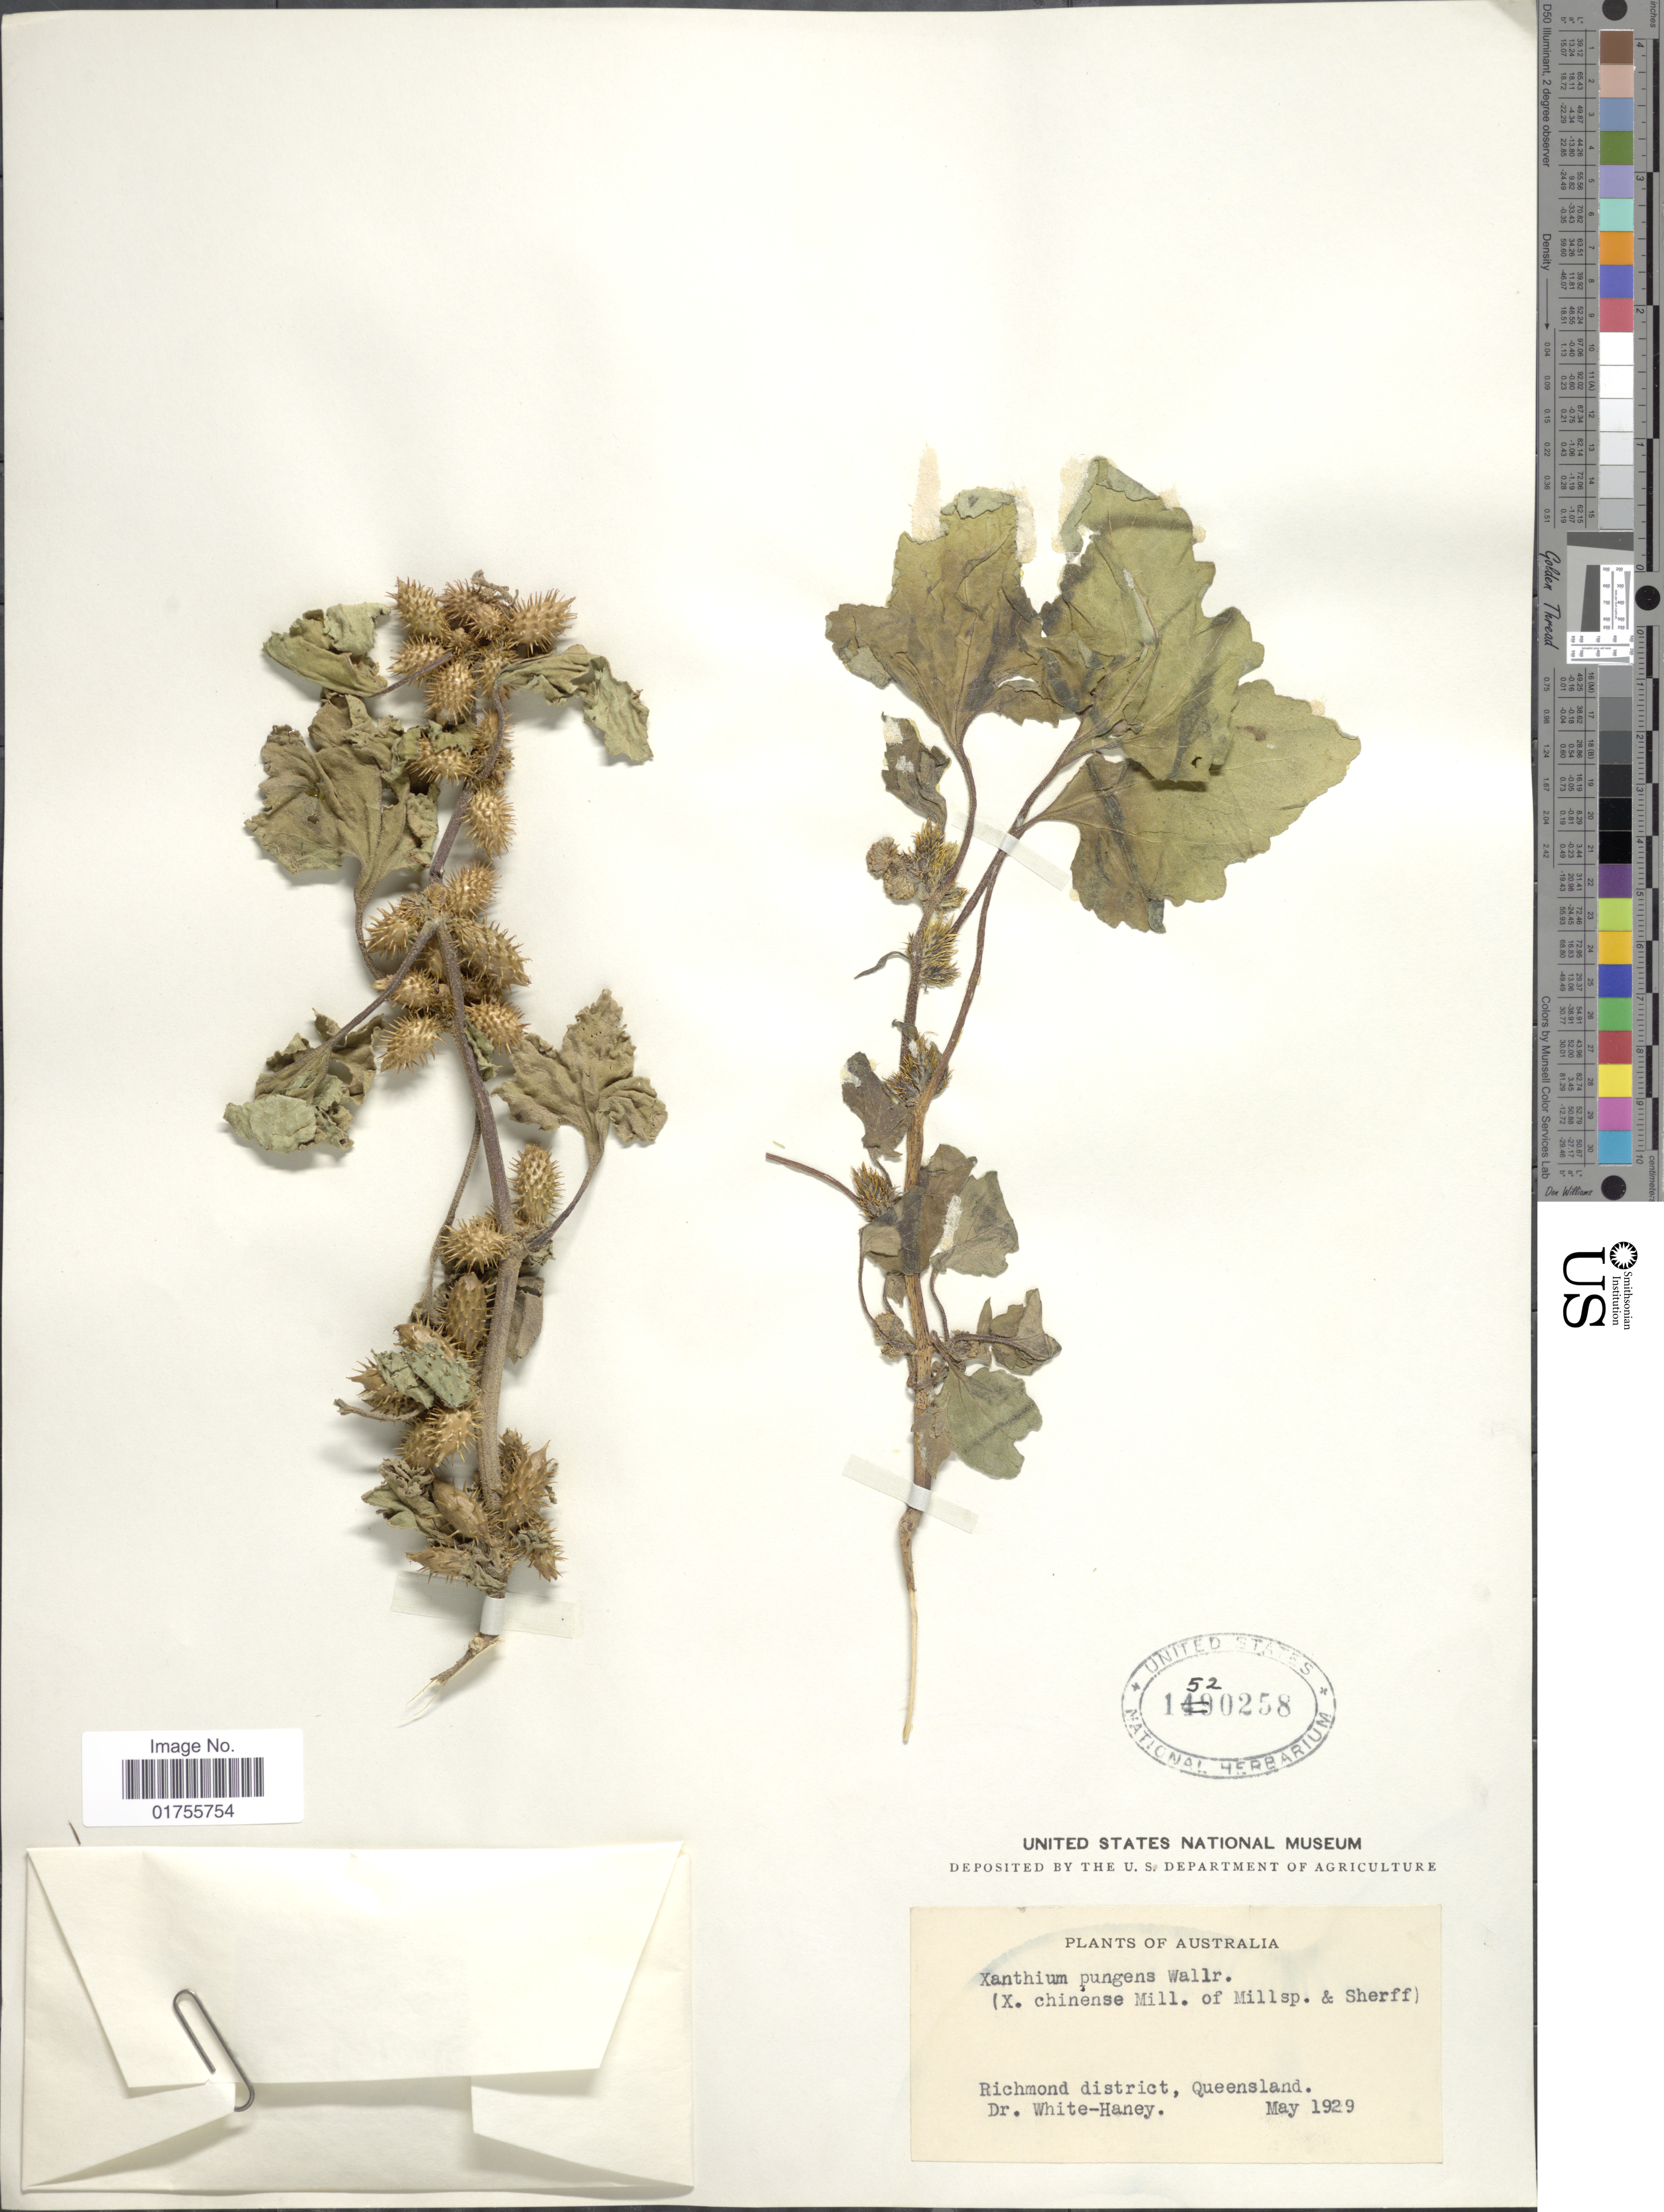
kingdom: Plantae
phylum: Tracheophyta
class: Magnoliopsida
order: Asterales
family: Asteraceae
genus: Xanthium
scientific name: Xanthium pungens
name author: Wallr.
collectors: White-Haney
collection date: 1929-05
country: Australia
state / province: Queensland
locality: Richmond district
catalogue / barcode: US 1520258